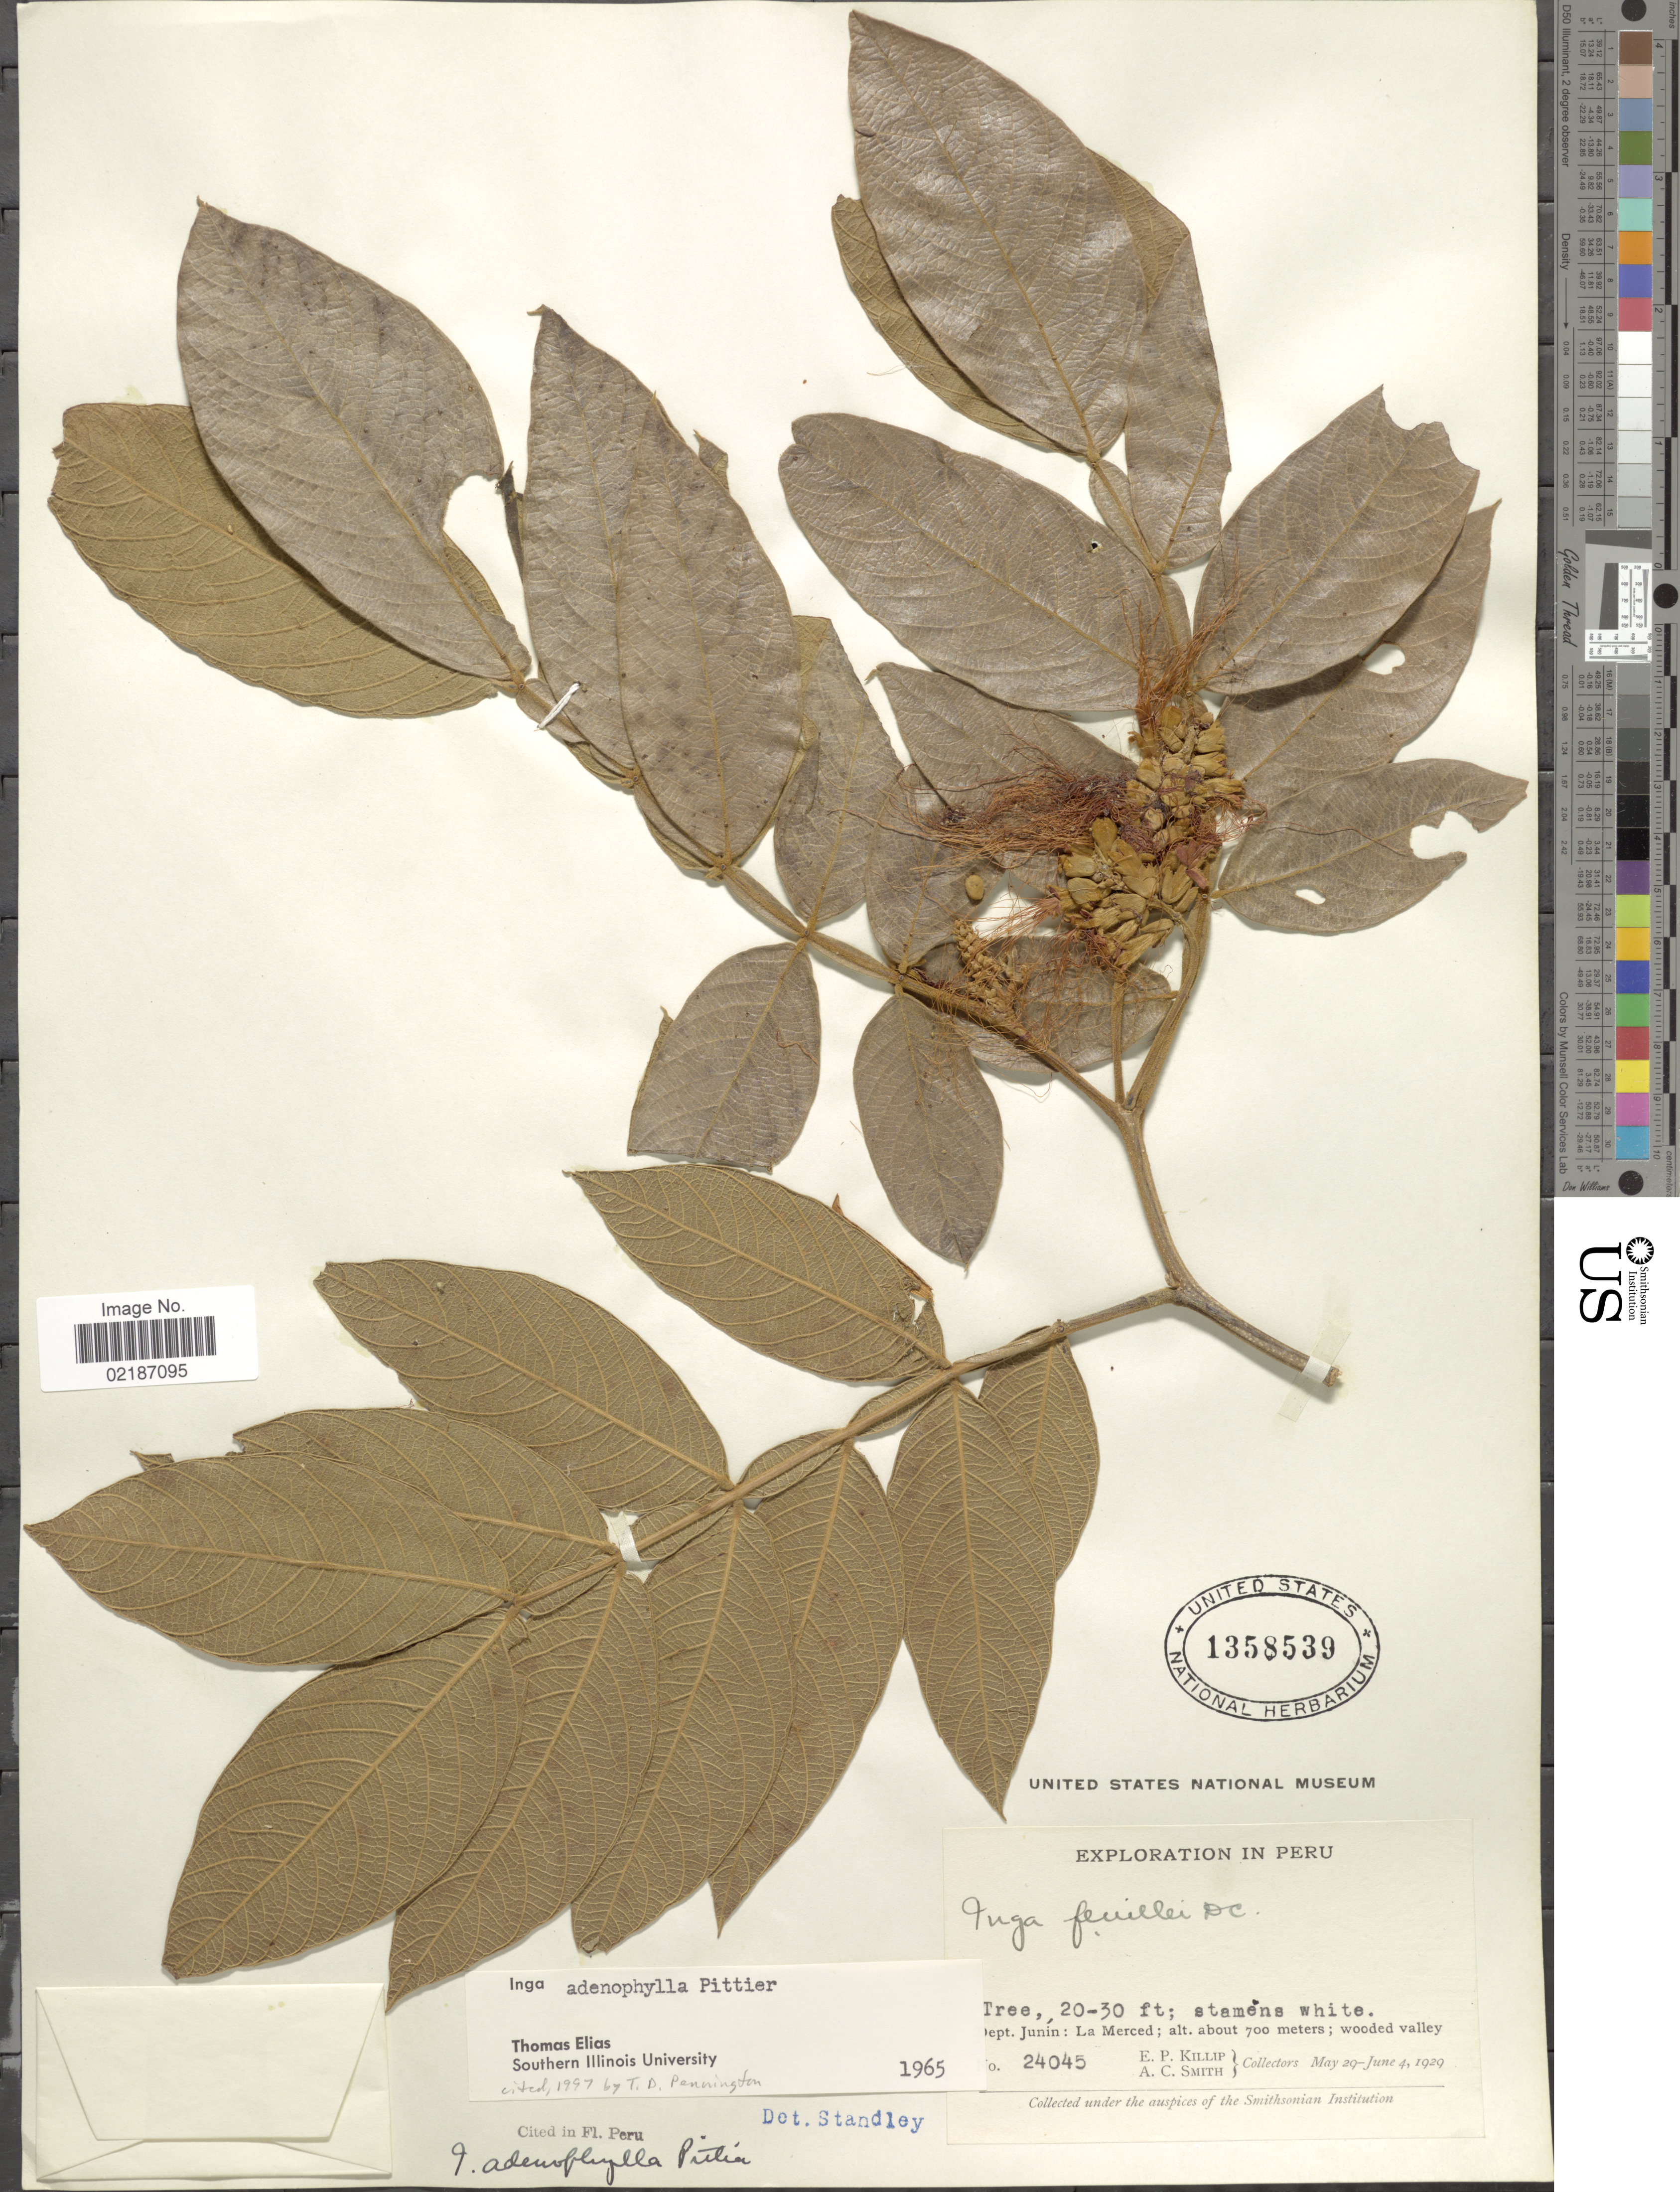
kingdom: Plantae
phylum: Tracheophyta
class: Magnoliopsida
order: Fabales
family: Fabaceae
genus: Inga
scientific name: Inga adenophylla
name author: Pittier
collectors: E. P. Killip & A. C. Smith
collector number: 24045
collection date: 1929-05-29/1929-06-04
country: Peru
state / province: Junín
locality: La Merced; wooded valley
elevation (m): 700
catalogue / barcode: US 1358539